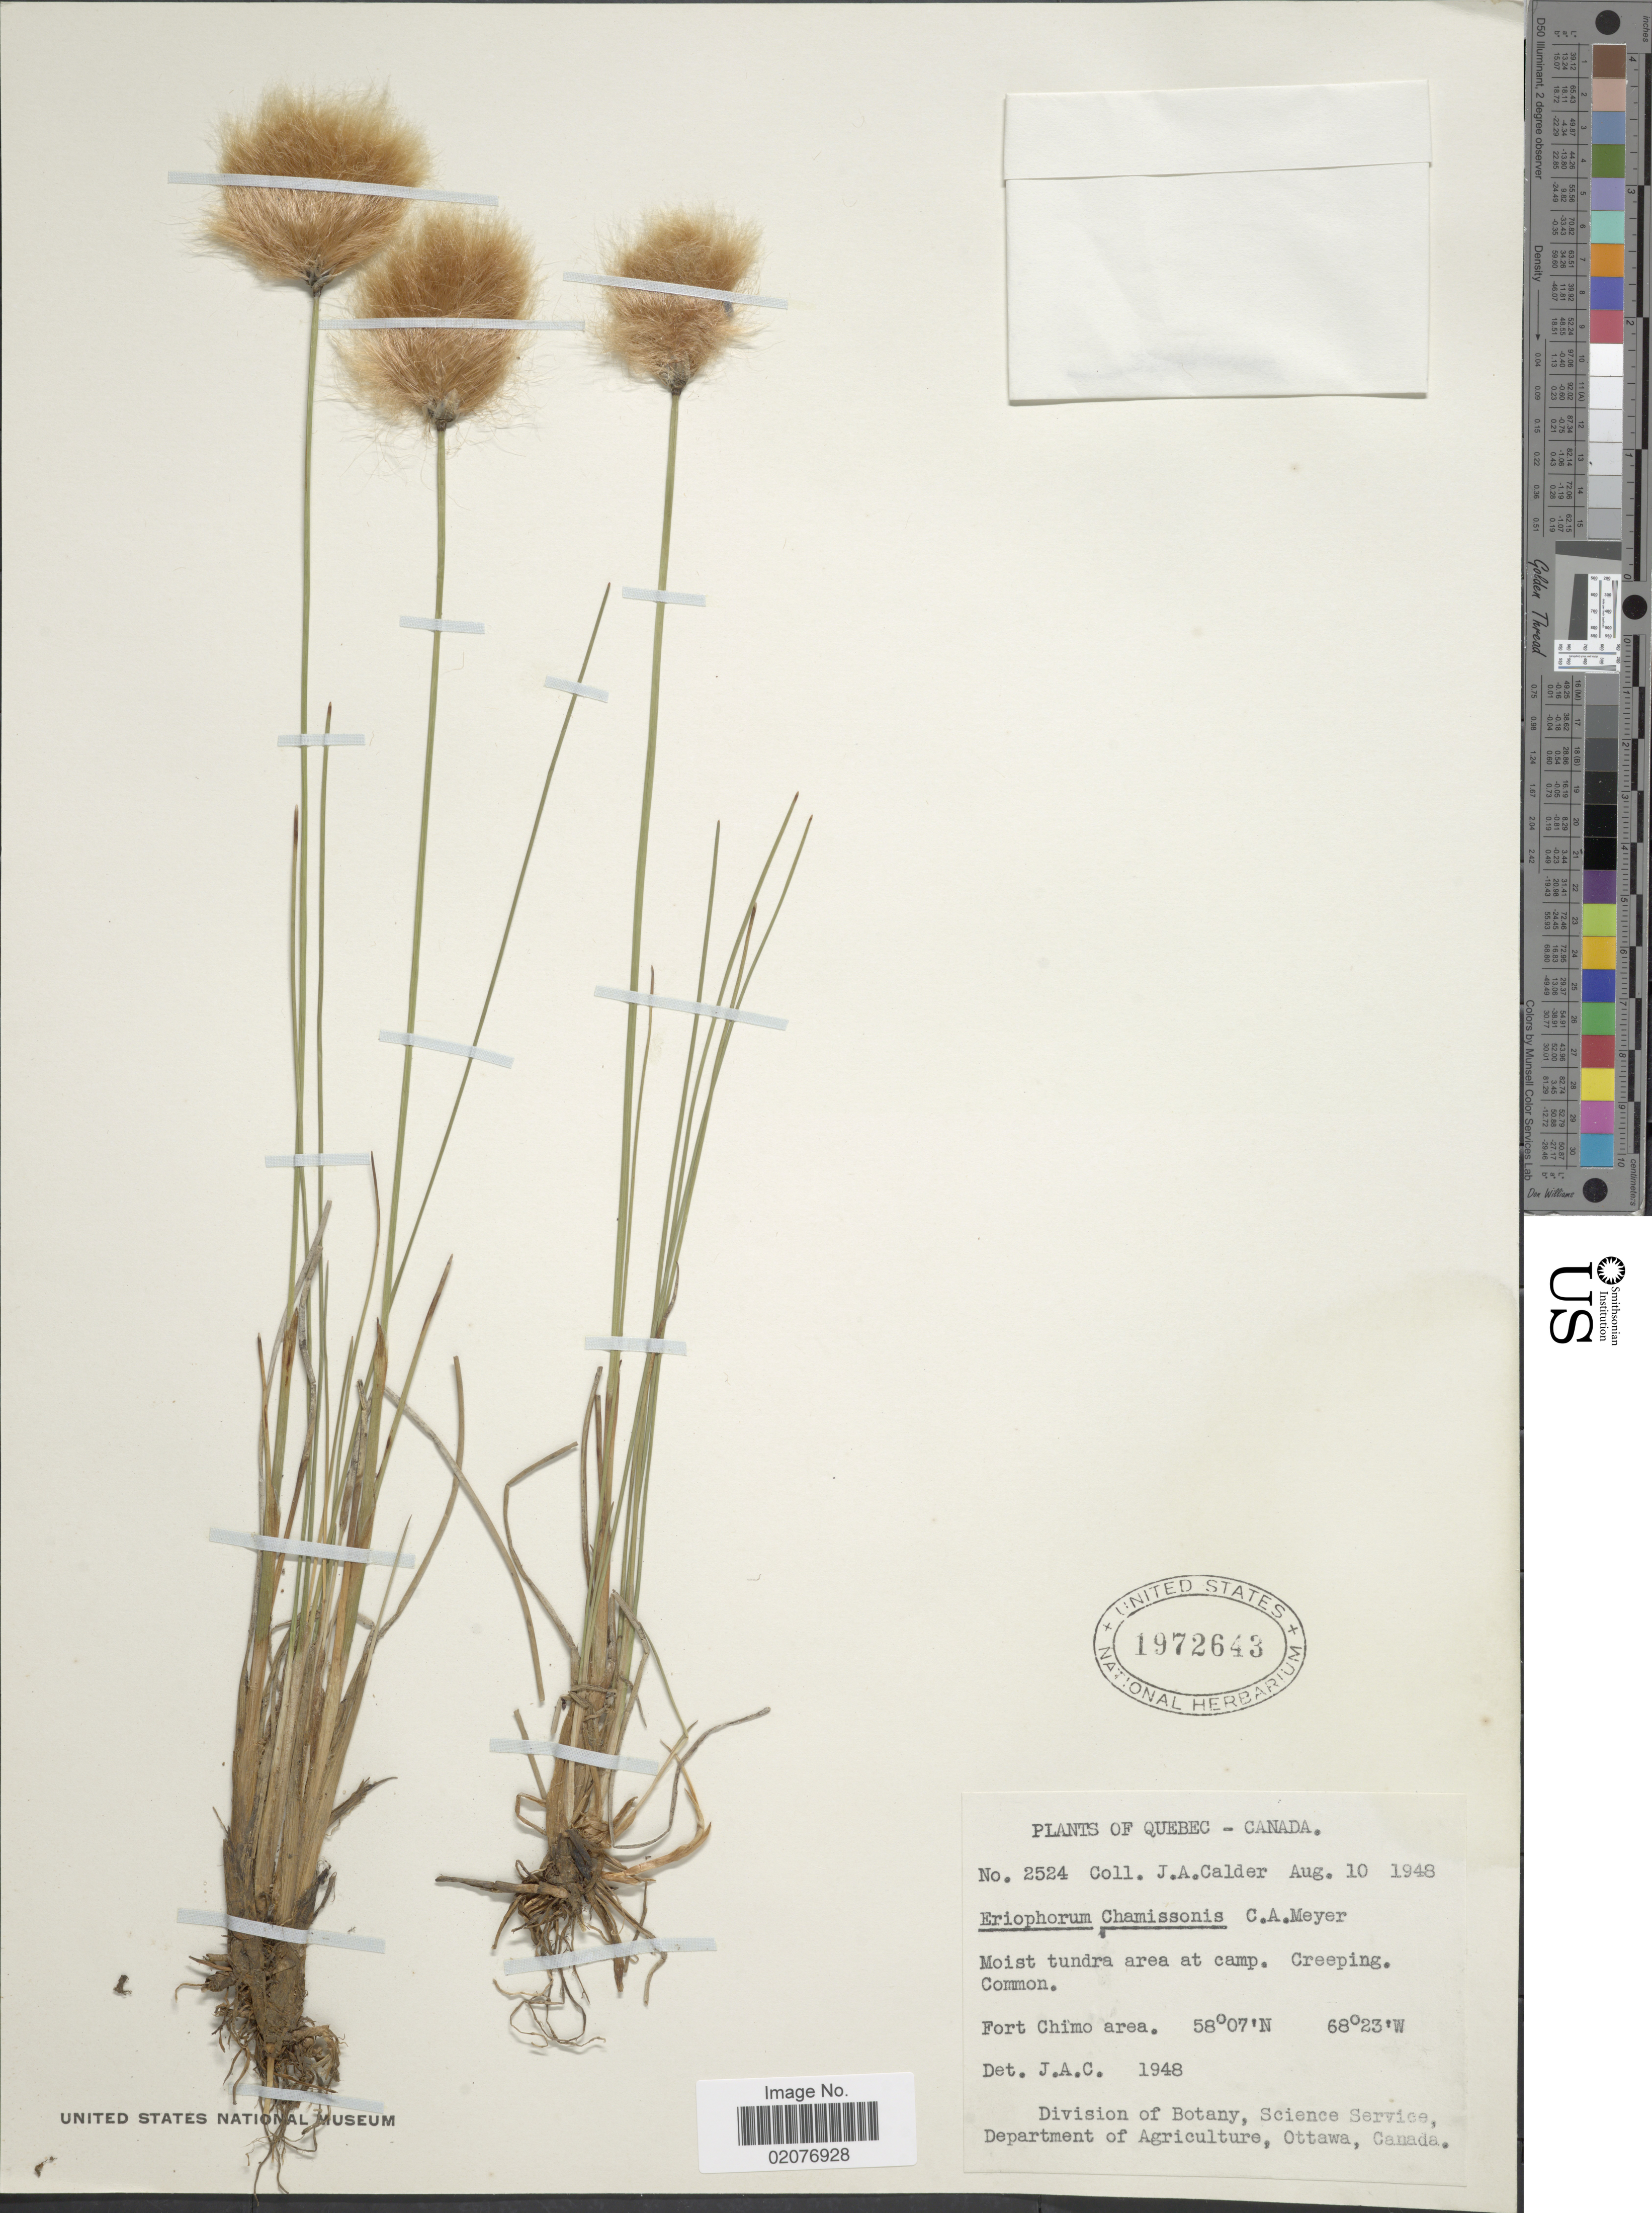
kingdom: Plantae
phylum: Tracheophyta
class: Liliopsida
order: Poales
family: Cyperaceae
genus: Eriophorum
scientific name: Eriophorum chamissonis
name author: C.A. Mey.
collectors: J. A. Calder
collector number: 2524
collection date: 1948-08-10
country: Canada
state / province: Quebec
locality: Moist tundra area at camp. Creeping. Common, Fort Chimo area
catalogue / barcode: US 1972643